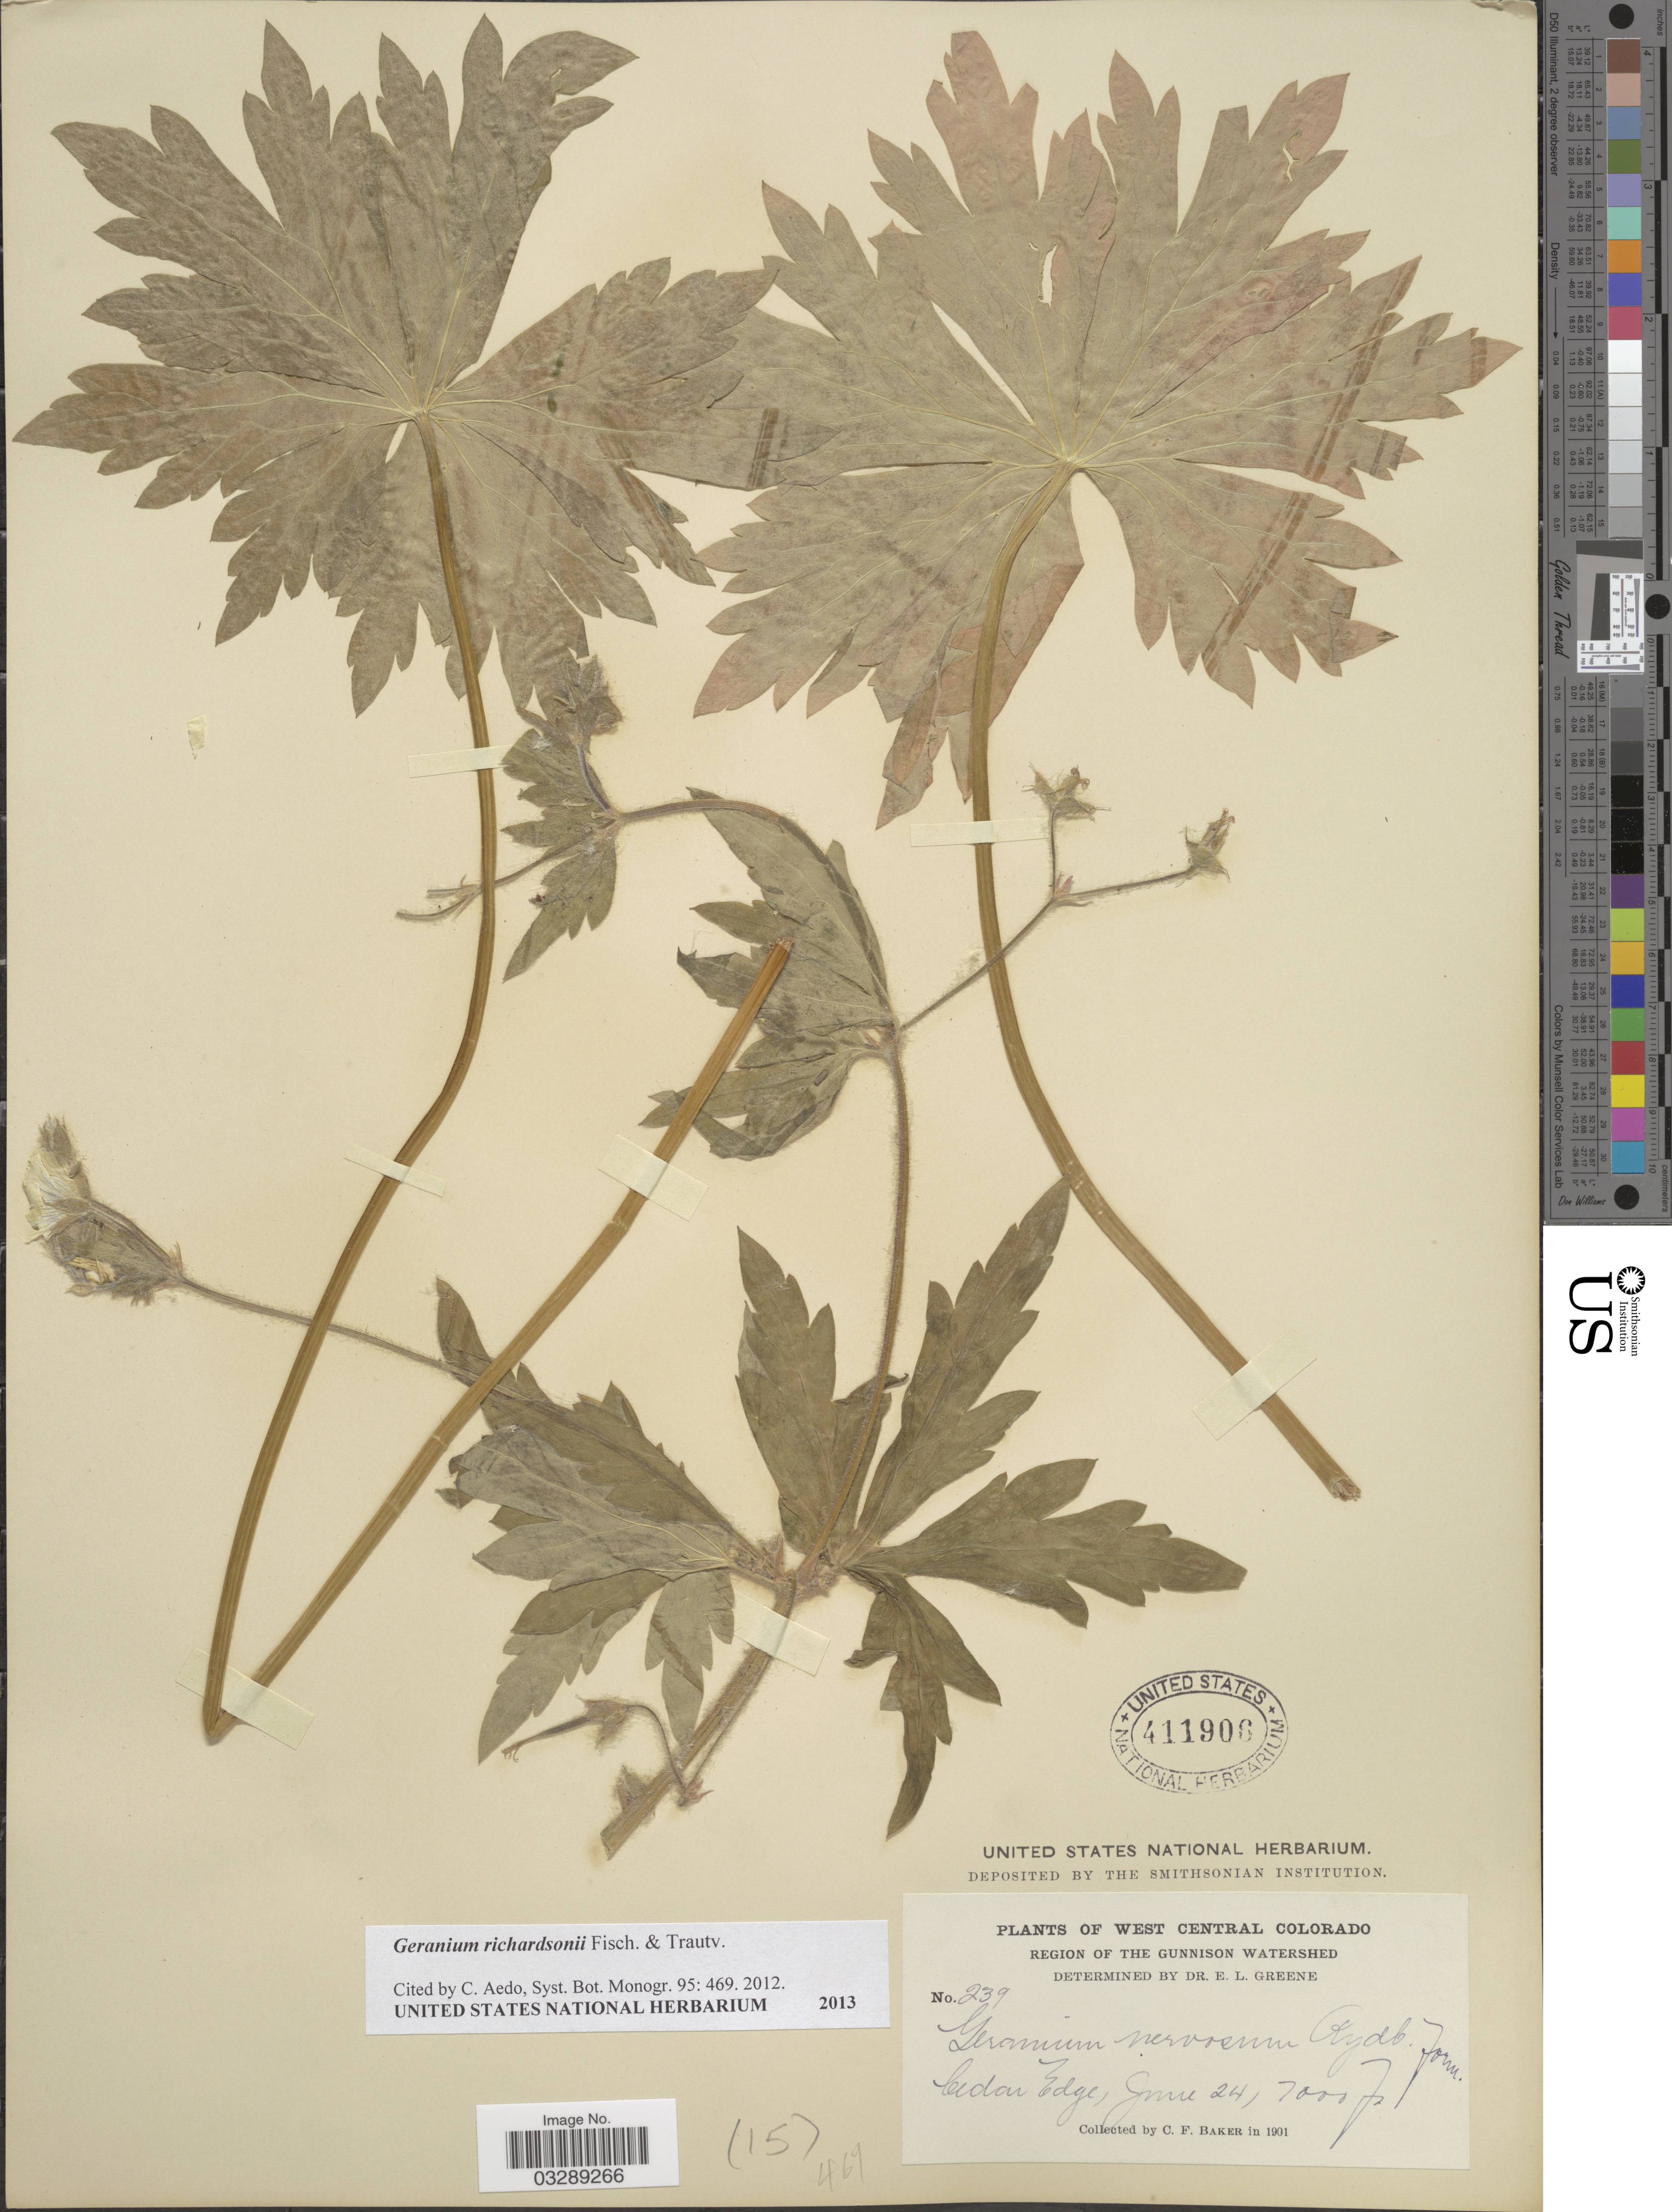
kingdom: Plantae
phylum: Tracheophyta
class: Magnoliopsida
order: Geraniales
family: Geraniaceae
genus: Geranium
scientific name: Geranium richardsonii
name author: Fisch. & Trautv.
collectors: C. F. Baker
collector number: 239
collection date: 1901-06-24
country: United States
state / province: Colorado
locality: West Central Colorado, Region of the Gunnison Watershed, Cedar Edge.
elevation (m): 2134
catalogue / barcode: US 411906